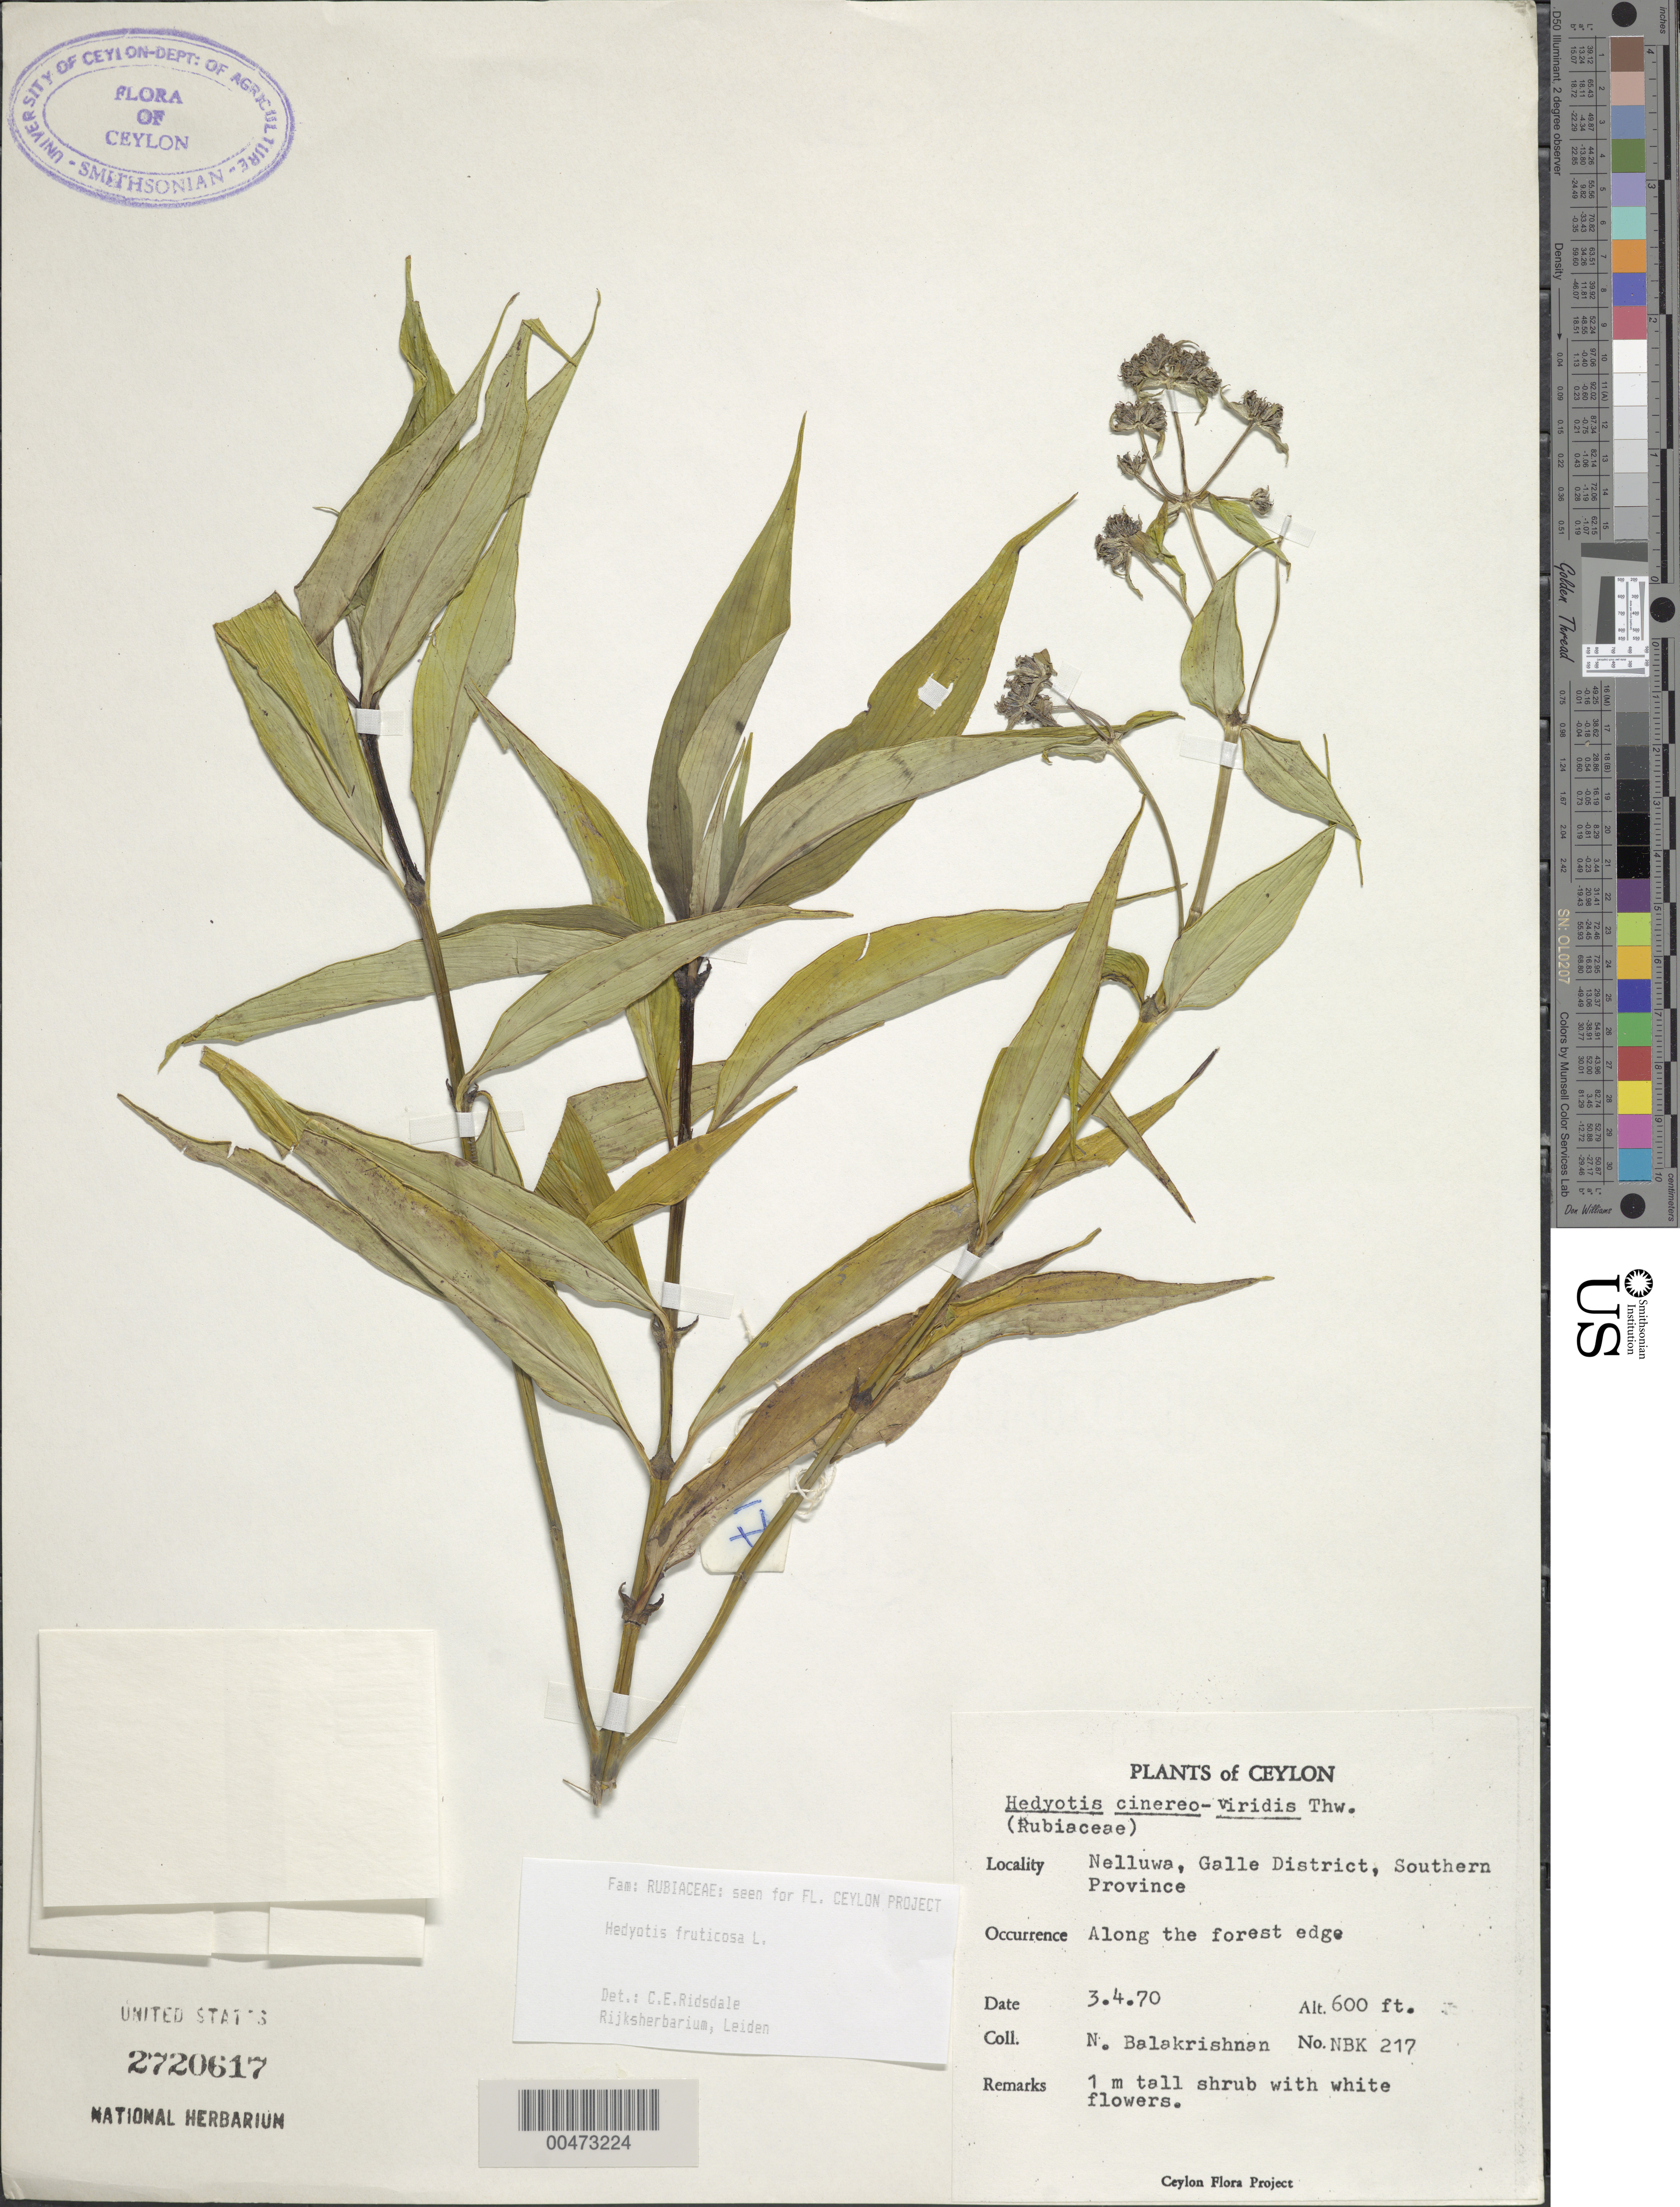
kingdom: Plantae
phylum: Tracheophyta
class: Magnoliopsida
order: Gentianales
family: Rubiaceae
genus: Hedyotis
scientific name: Hedyotis fruticosa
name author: L.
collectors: N. Balakrishnan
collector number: NBK 217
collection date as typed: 03 Apr 1970 or 04 Mar 1970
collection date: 1970-03-04 or 1970-04-03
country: Sri Lanka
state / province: Southern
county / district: Galle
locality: Nelluwa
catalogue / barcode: US 2720617